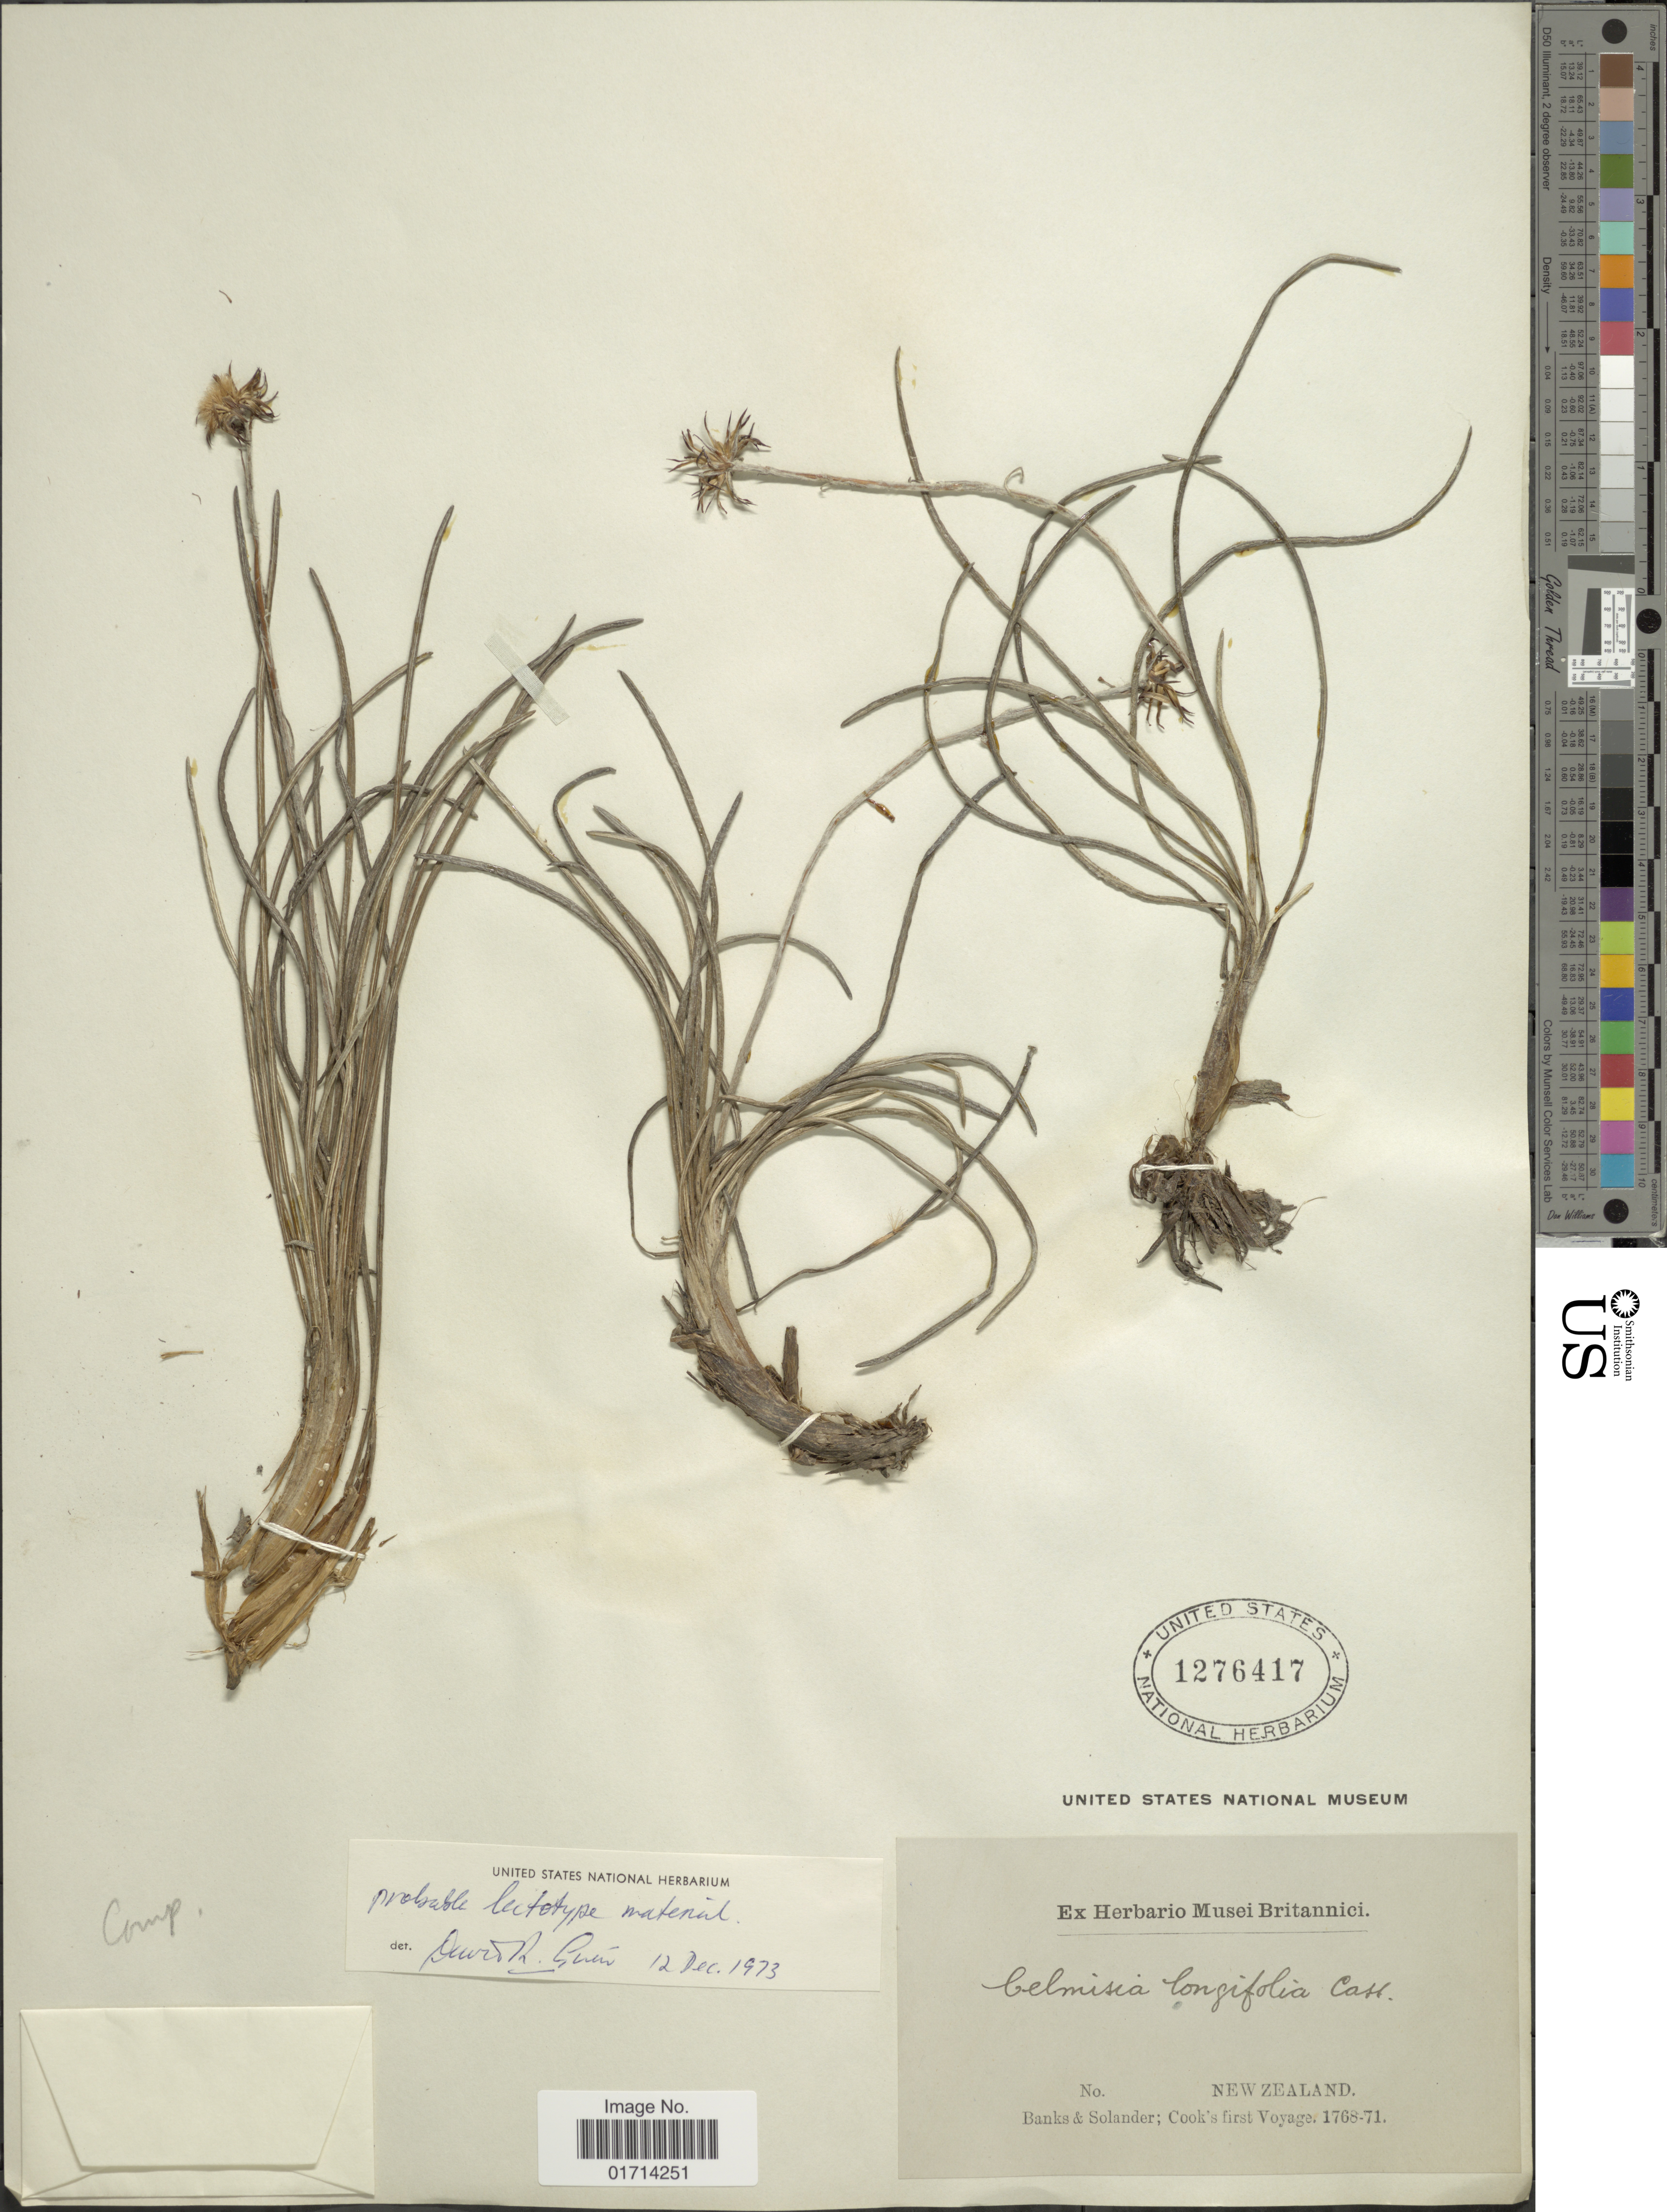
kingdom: Plantae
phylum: Tracheophyta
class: Magnoliopsida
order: Asterales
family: Asteraceae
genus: Celmisia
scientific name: Celmisia gracilenta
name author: Hook. f.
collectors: -- Banks & -- Solander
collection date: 1768/1771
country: New Zealand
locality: New Zealand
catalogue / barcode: US 1276417